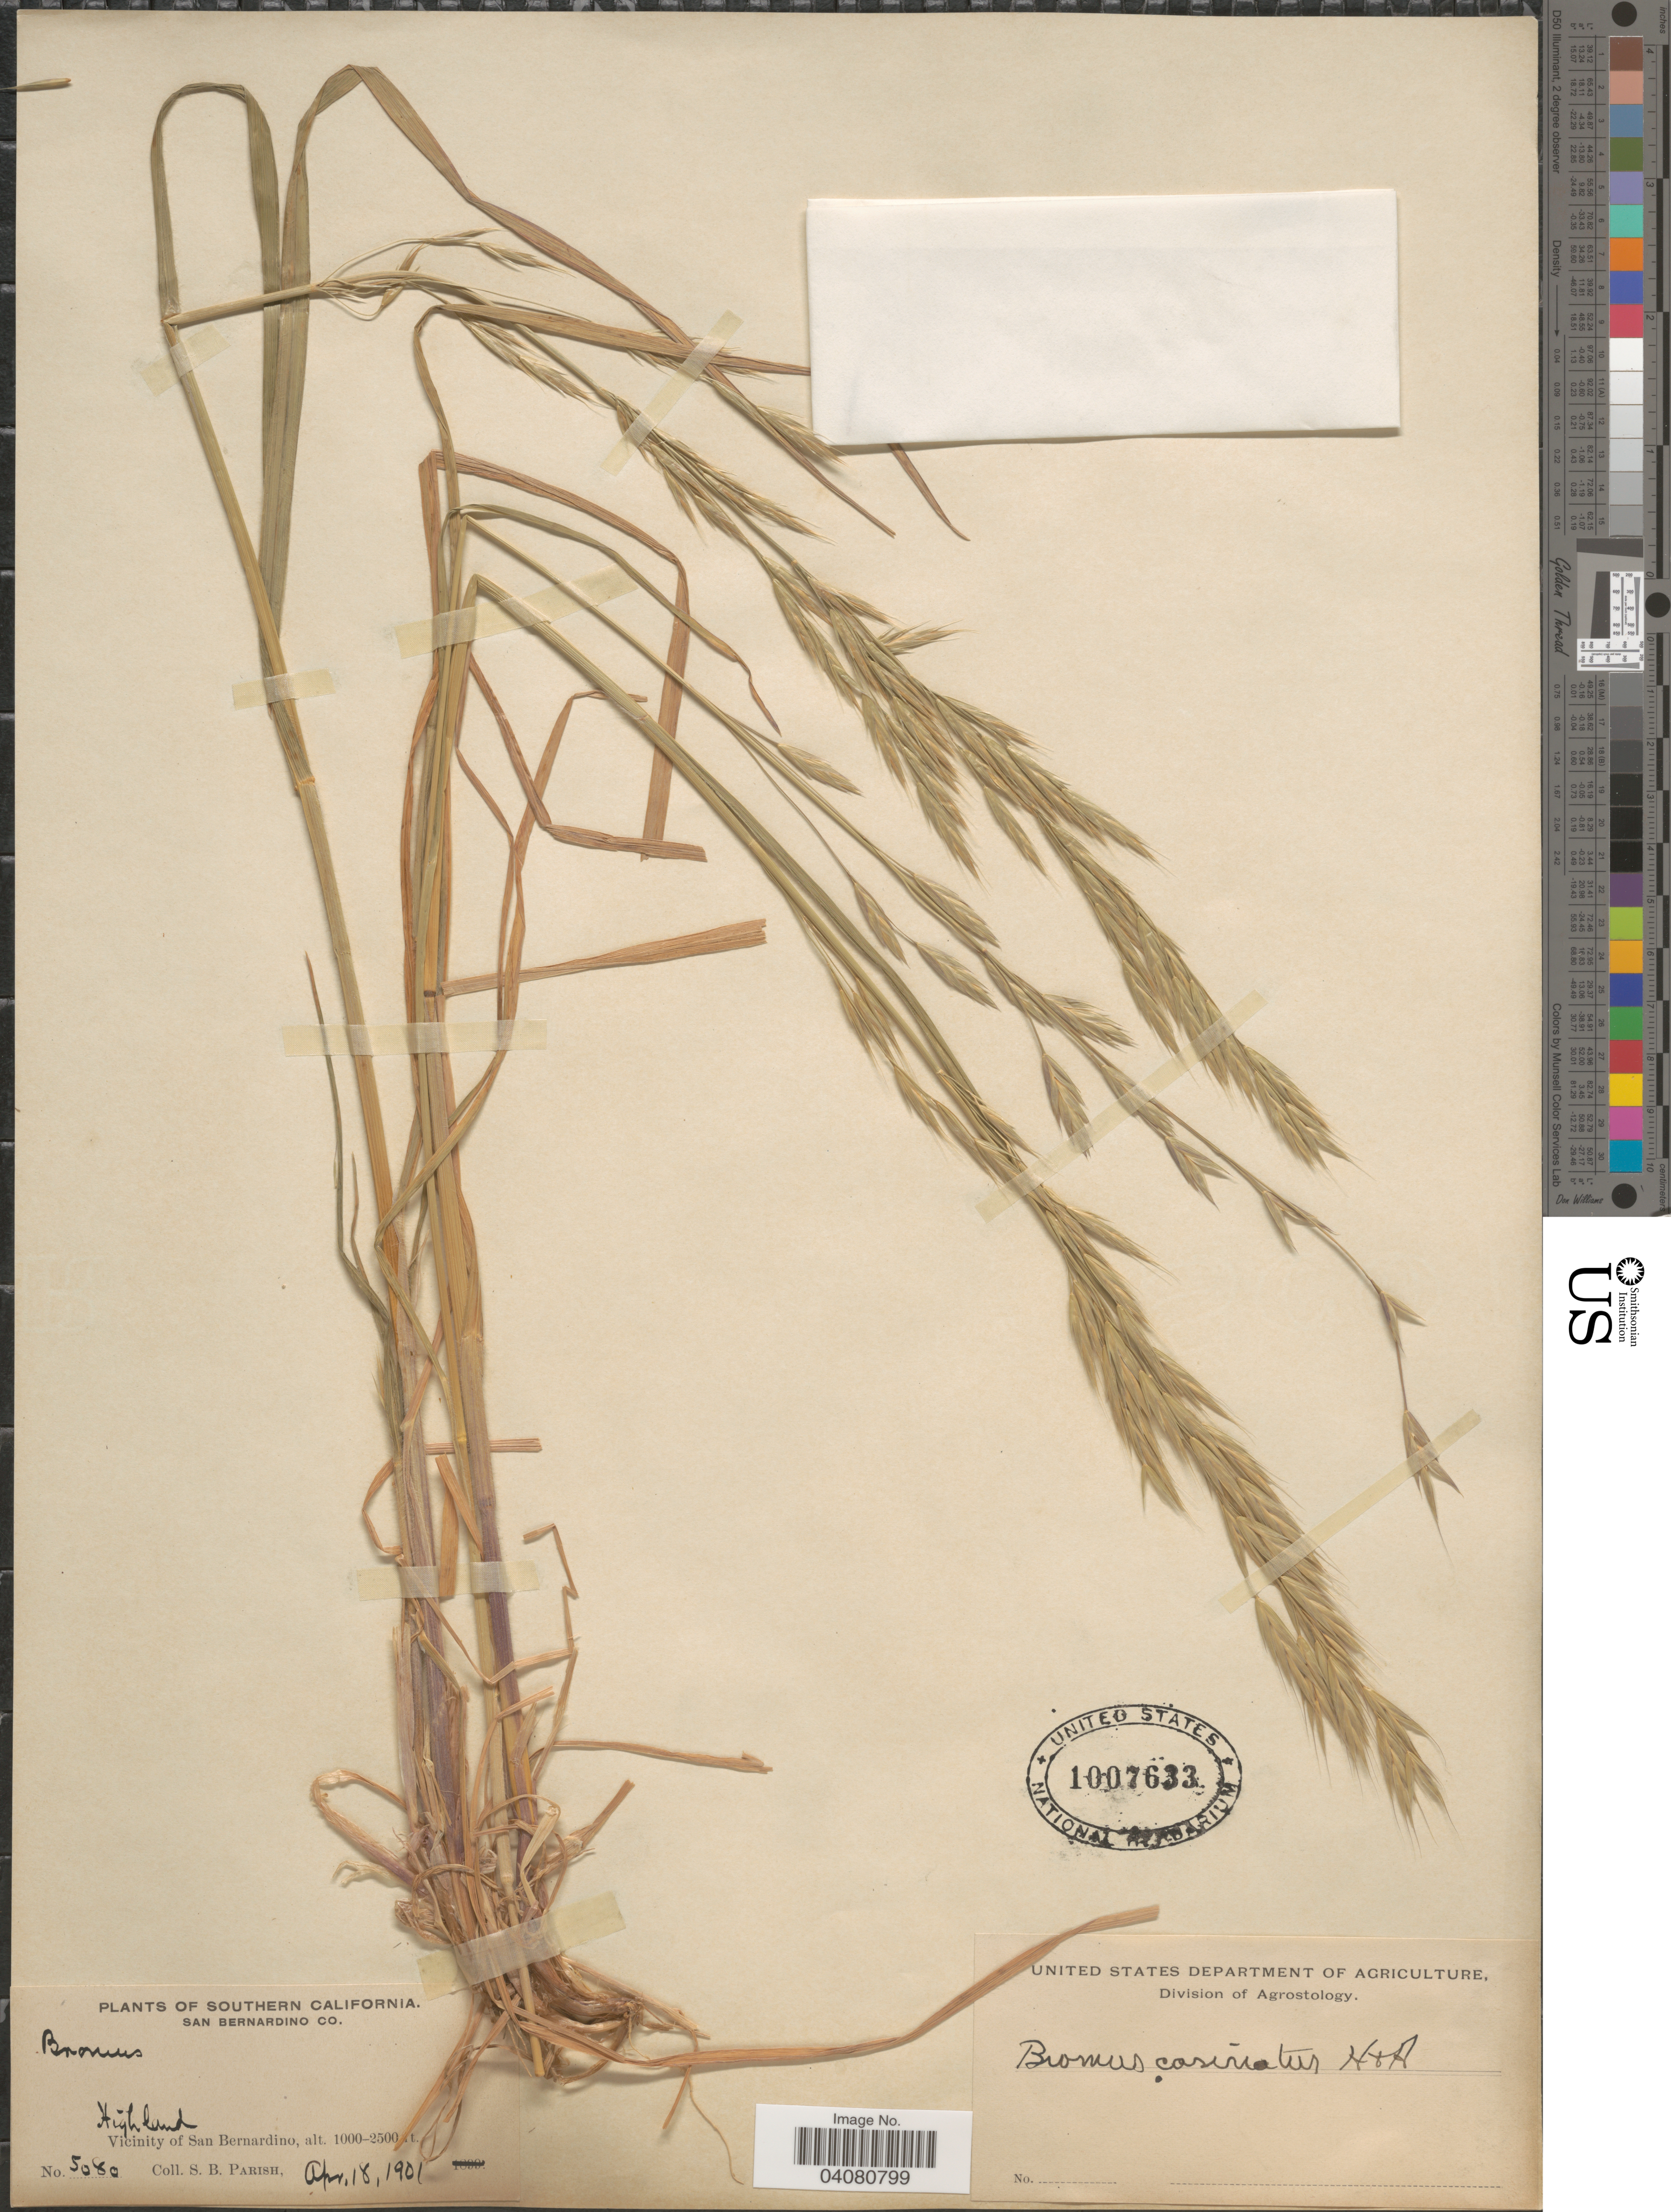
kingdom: Plantae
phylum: Tracheophyta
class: Liliopsida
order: Poales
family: Poaceae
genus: Bromus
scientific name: Bromus carinatus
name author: Hook. & Arn.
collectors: S. B. Parish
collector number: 5080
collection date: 1901-04-18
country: United States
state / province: California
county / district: San Bernardino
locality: Southern California. San Bernardino Co. Highland. Vicinity of San Bernardino.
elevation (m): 305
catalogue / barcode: US 1007633